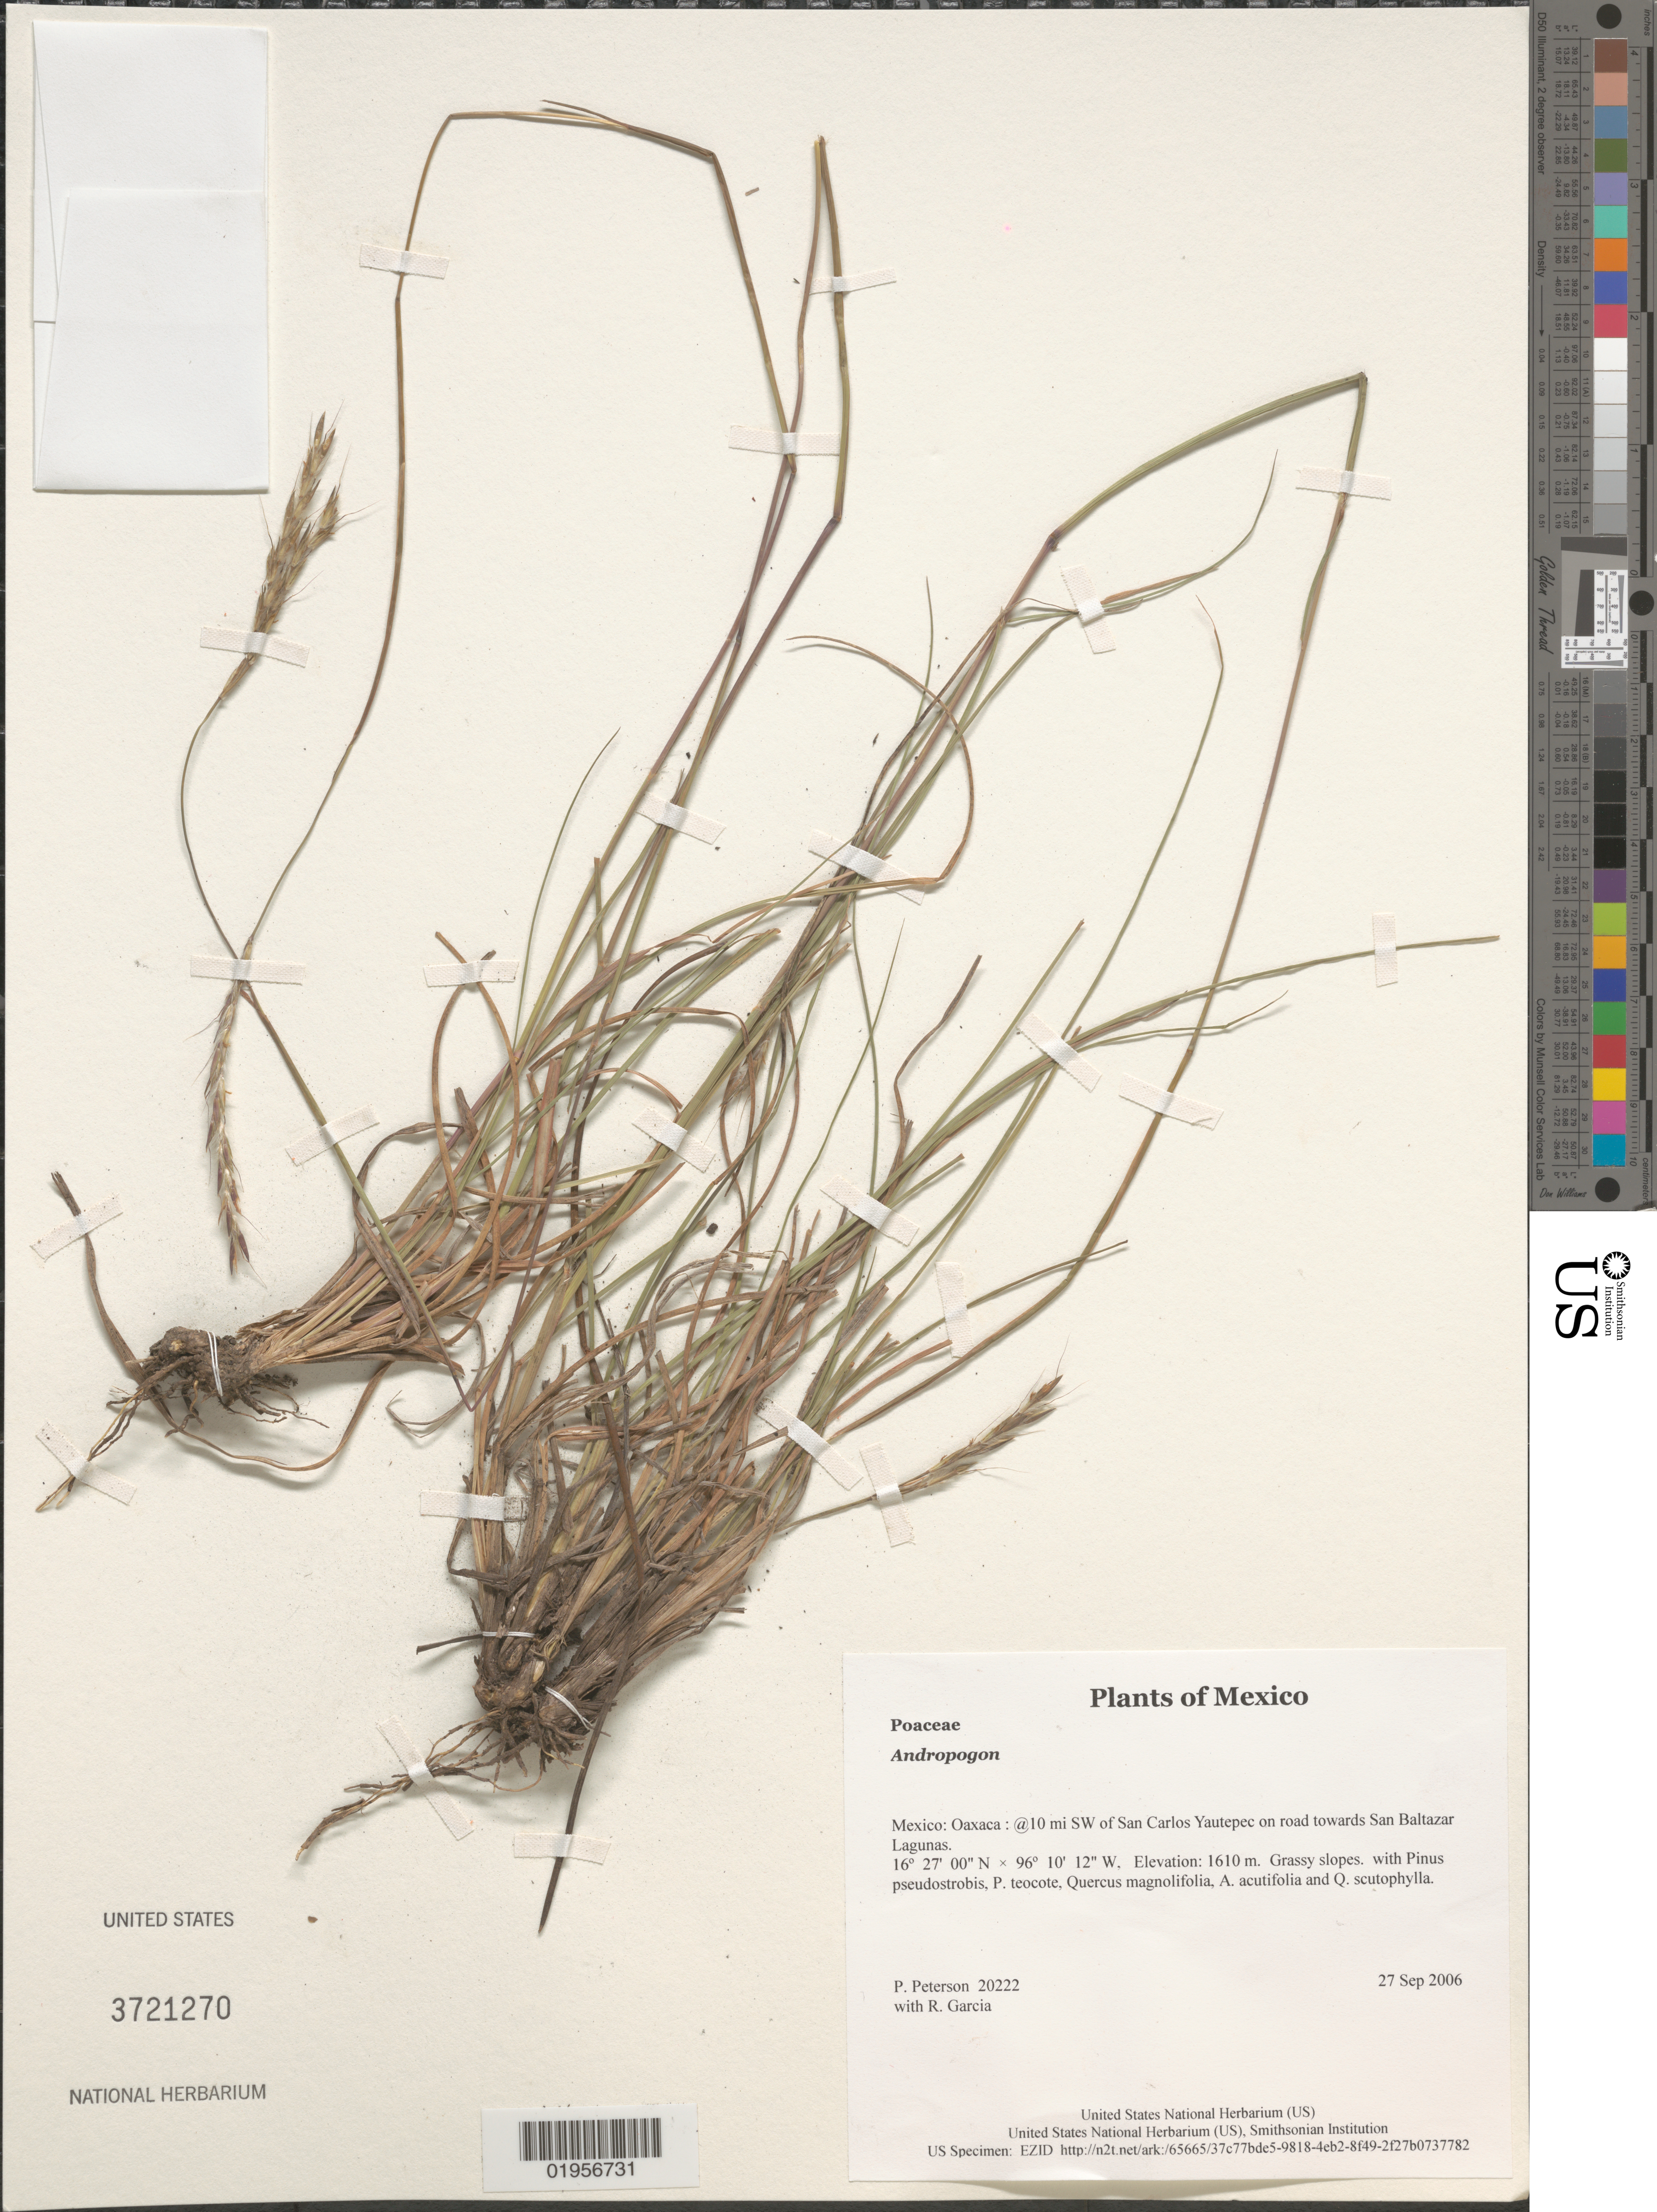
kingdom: Plantae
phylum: Tracheophyta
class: Liliopsida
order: Poales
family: Poaceae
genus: Andropogon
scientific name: Andropogon sp.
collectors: P. M. Peterson & R. Garcia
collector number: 20222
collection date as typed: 27 Sep 2006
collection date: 2006-09-27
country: Mexico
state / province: Oaxaca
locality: @10 mi SW of San Carlos Yautepec on road towards San Baltazar Lagunas.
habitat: Grassy slopes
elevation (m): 1610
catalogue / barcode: US 3721270